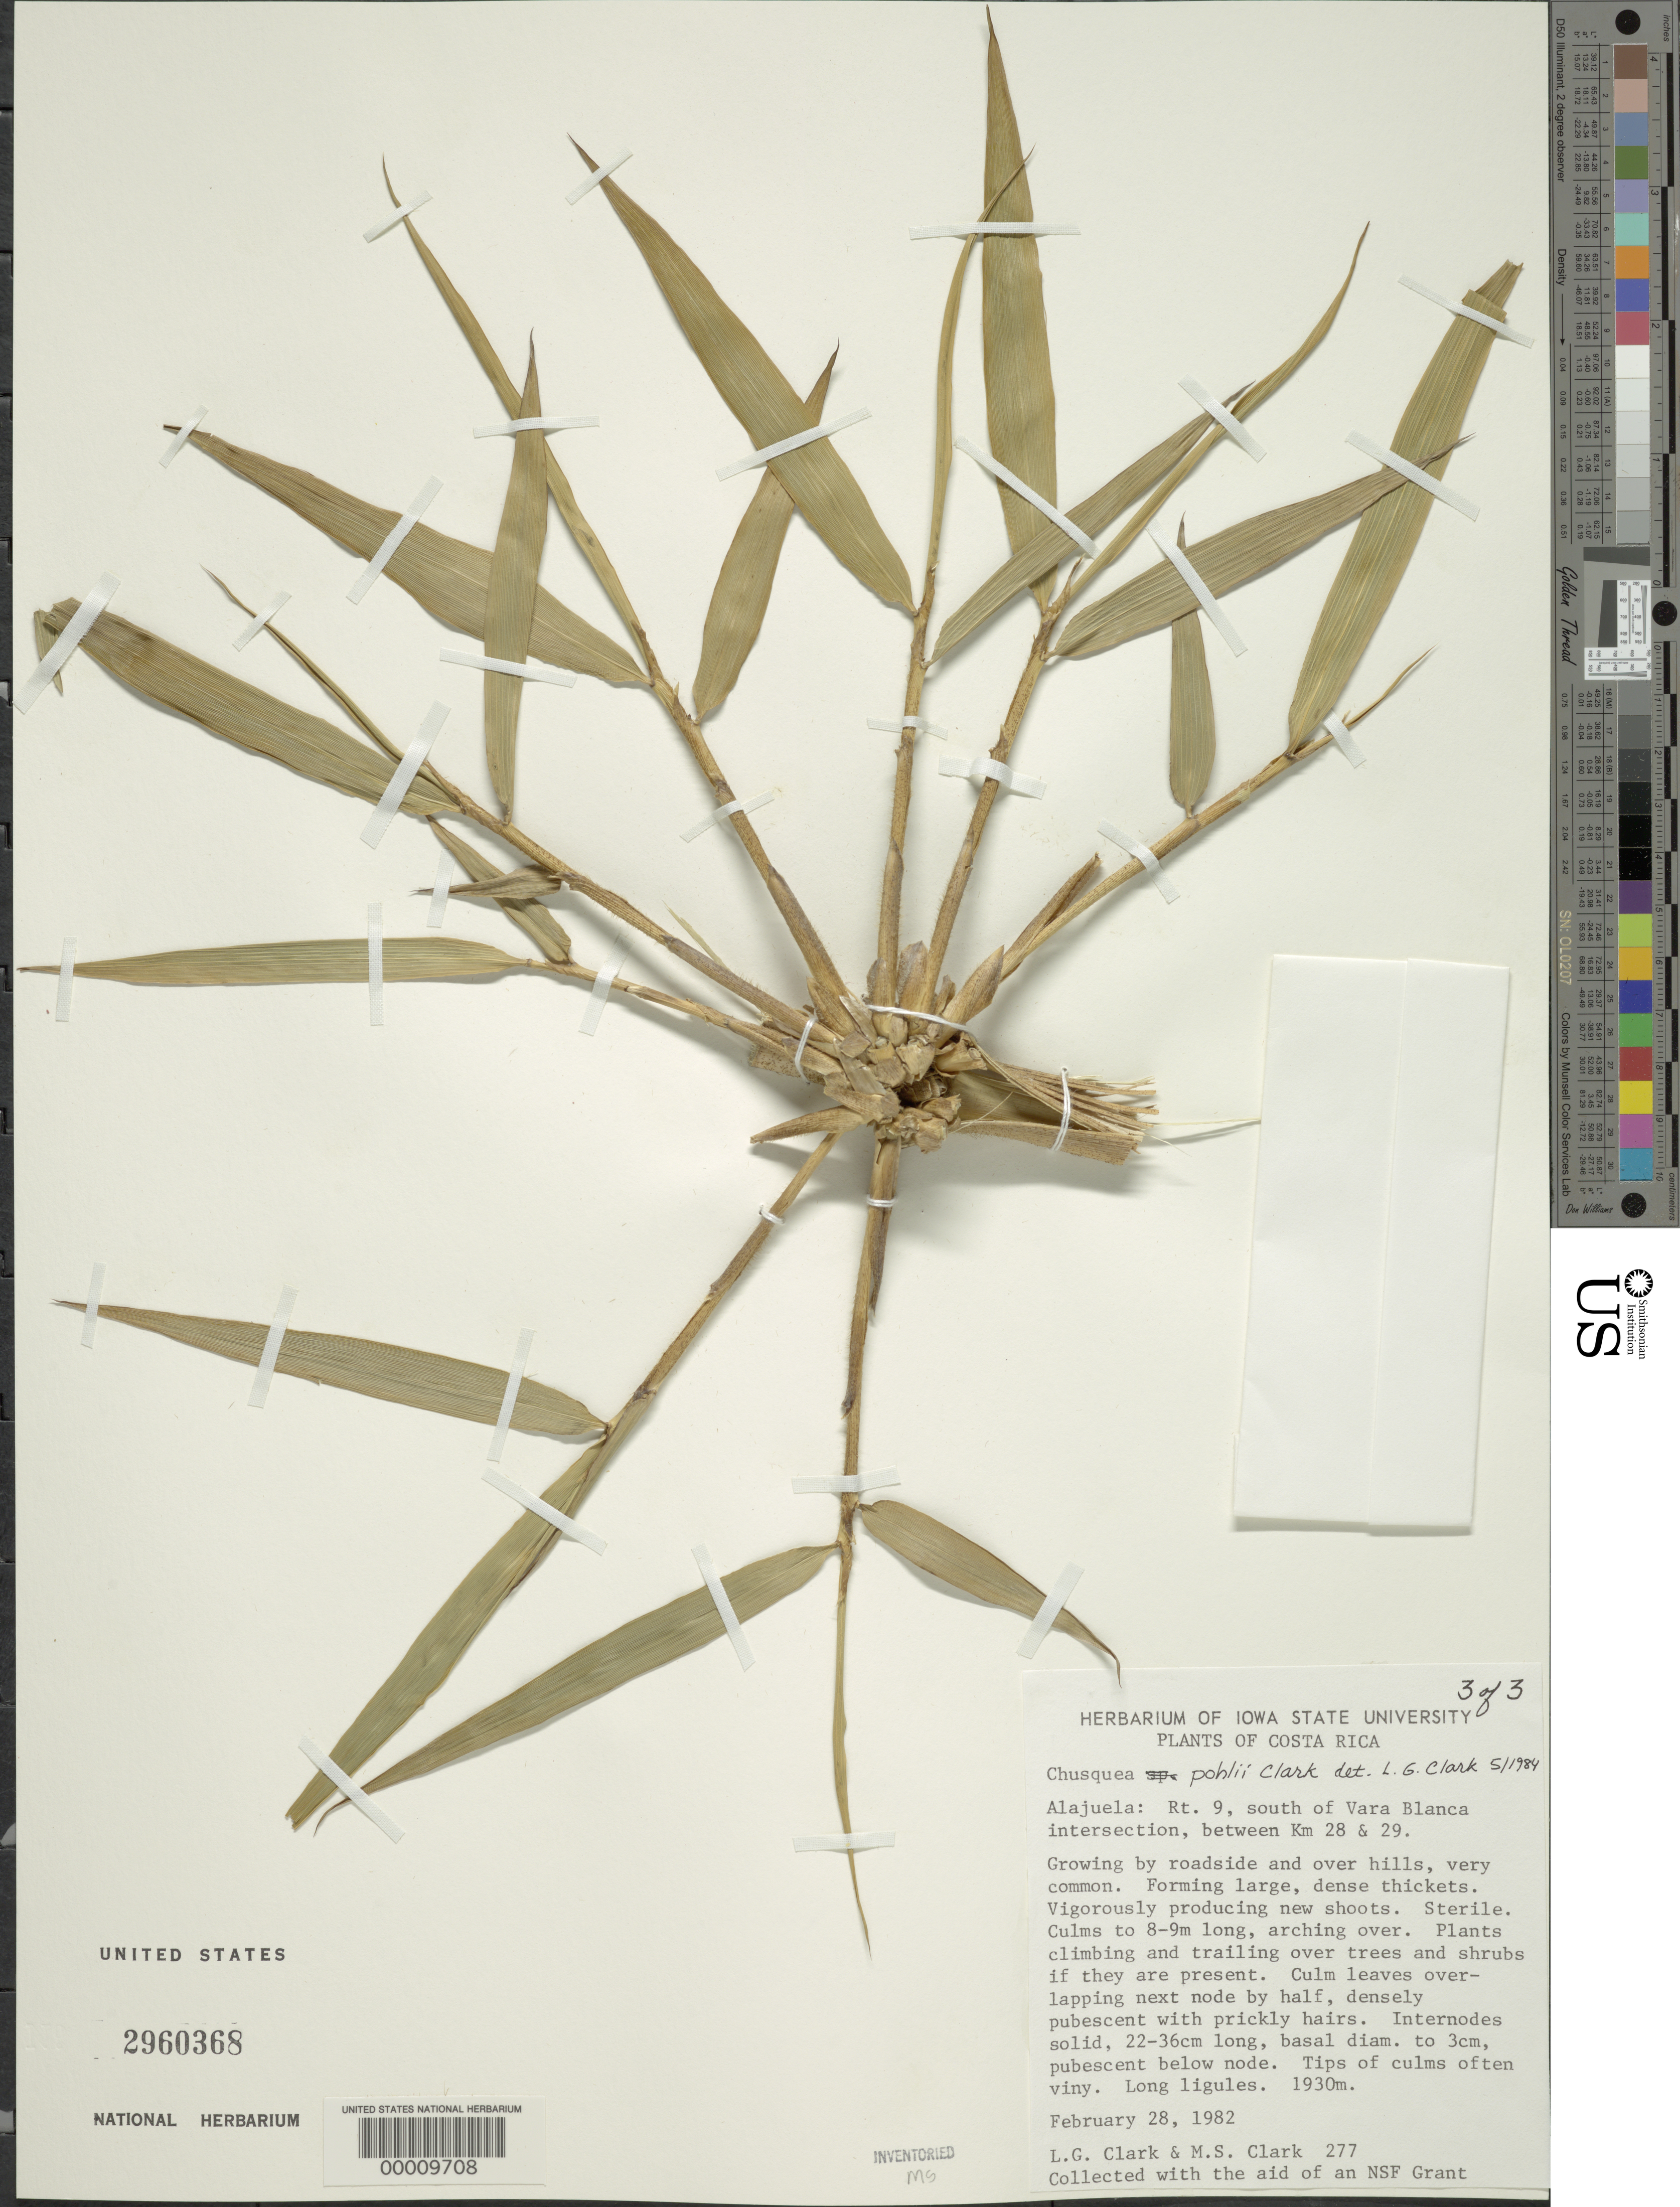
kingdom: Plantae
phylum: Tracheophyta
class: Liliopsida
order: Poales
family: Poaceae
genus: Chusquea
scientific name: Chusquea pohlii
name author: L.G. Clark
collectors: L. G. Clark & M. S. Clark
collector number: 277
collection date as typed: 28 Feb 1982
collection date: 1982-02-28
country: Costa Rica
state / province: Alajuela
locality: Vara Blanca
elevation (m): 1930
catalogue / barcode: US 2960368